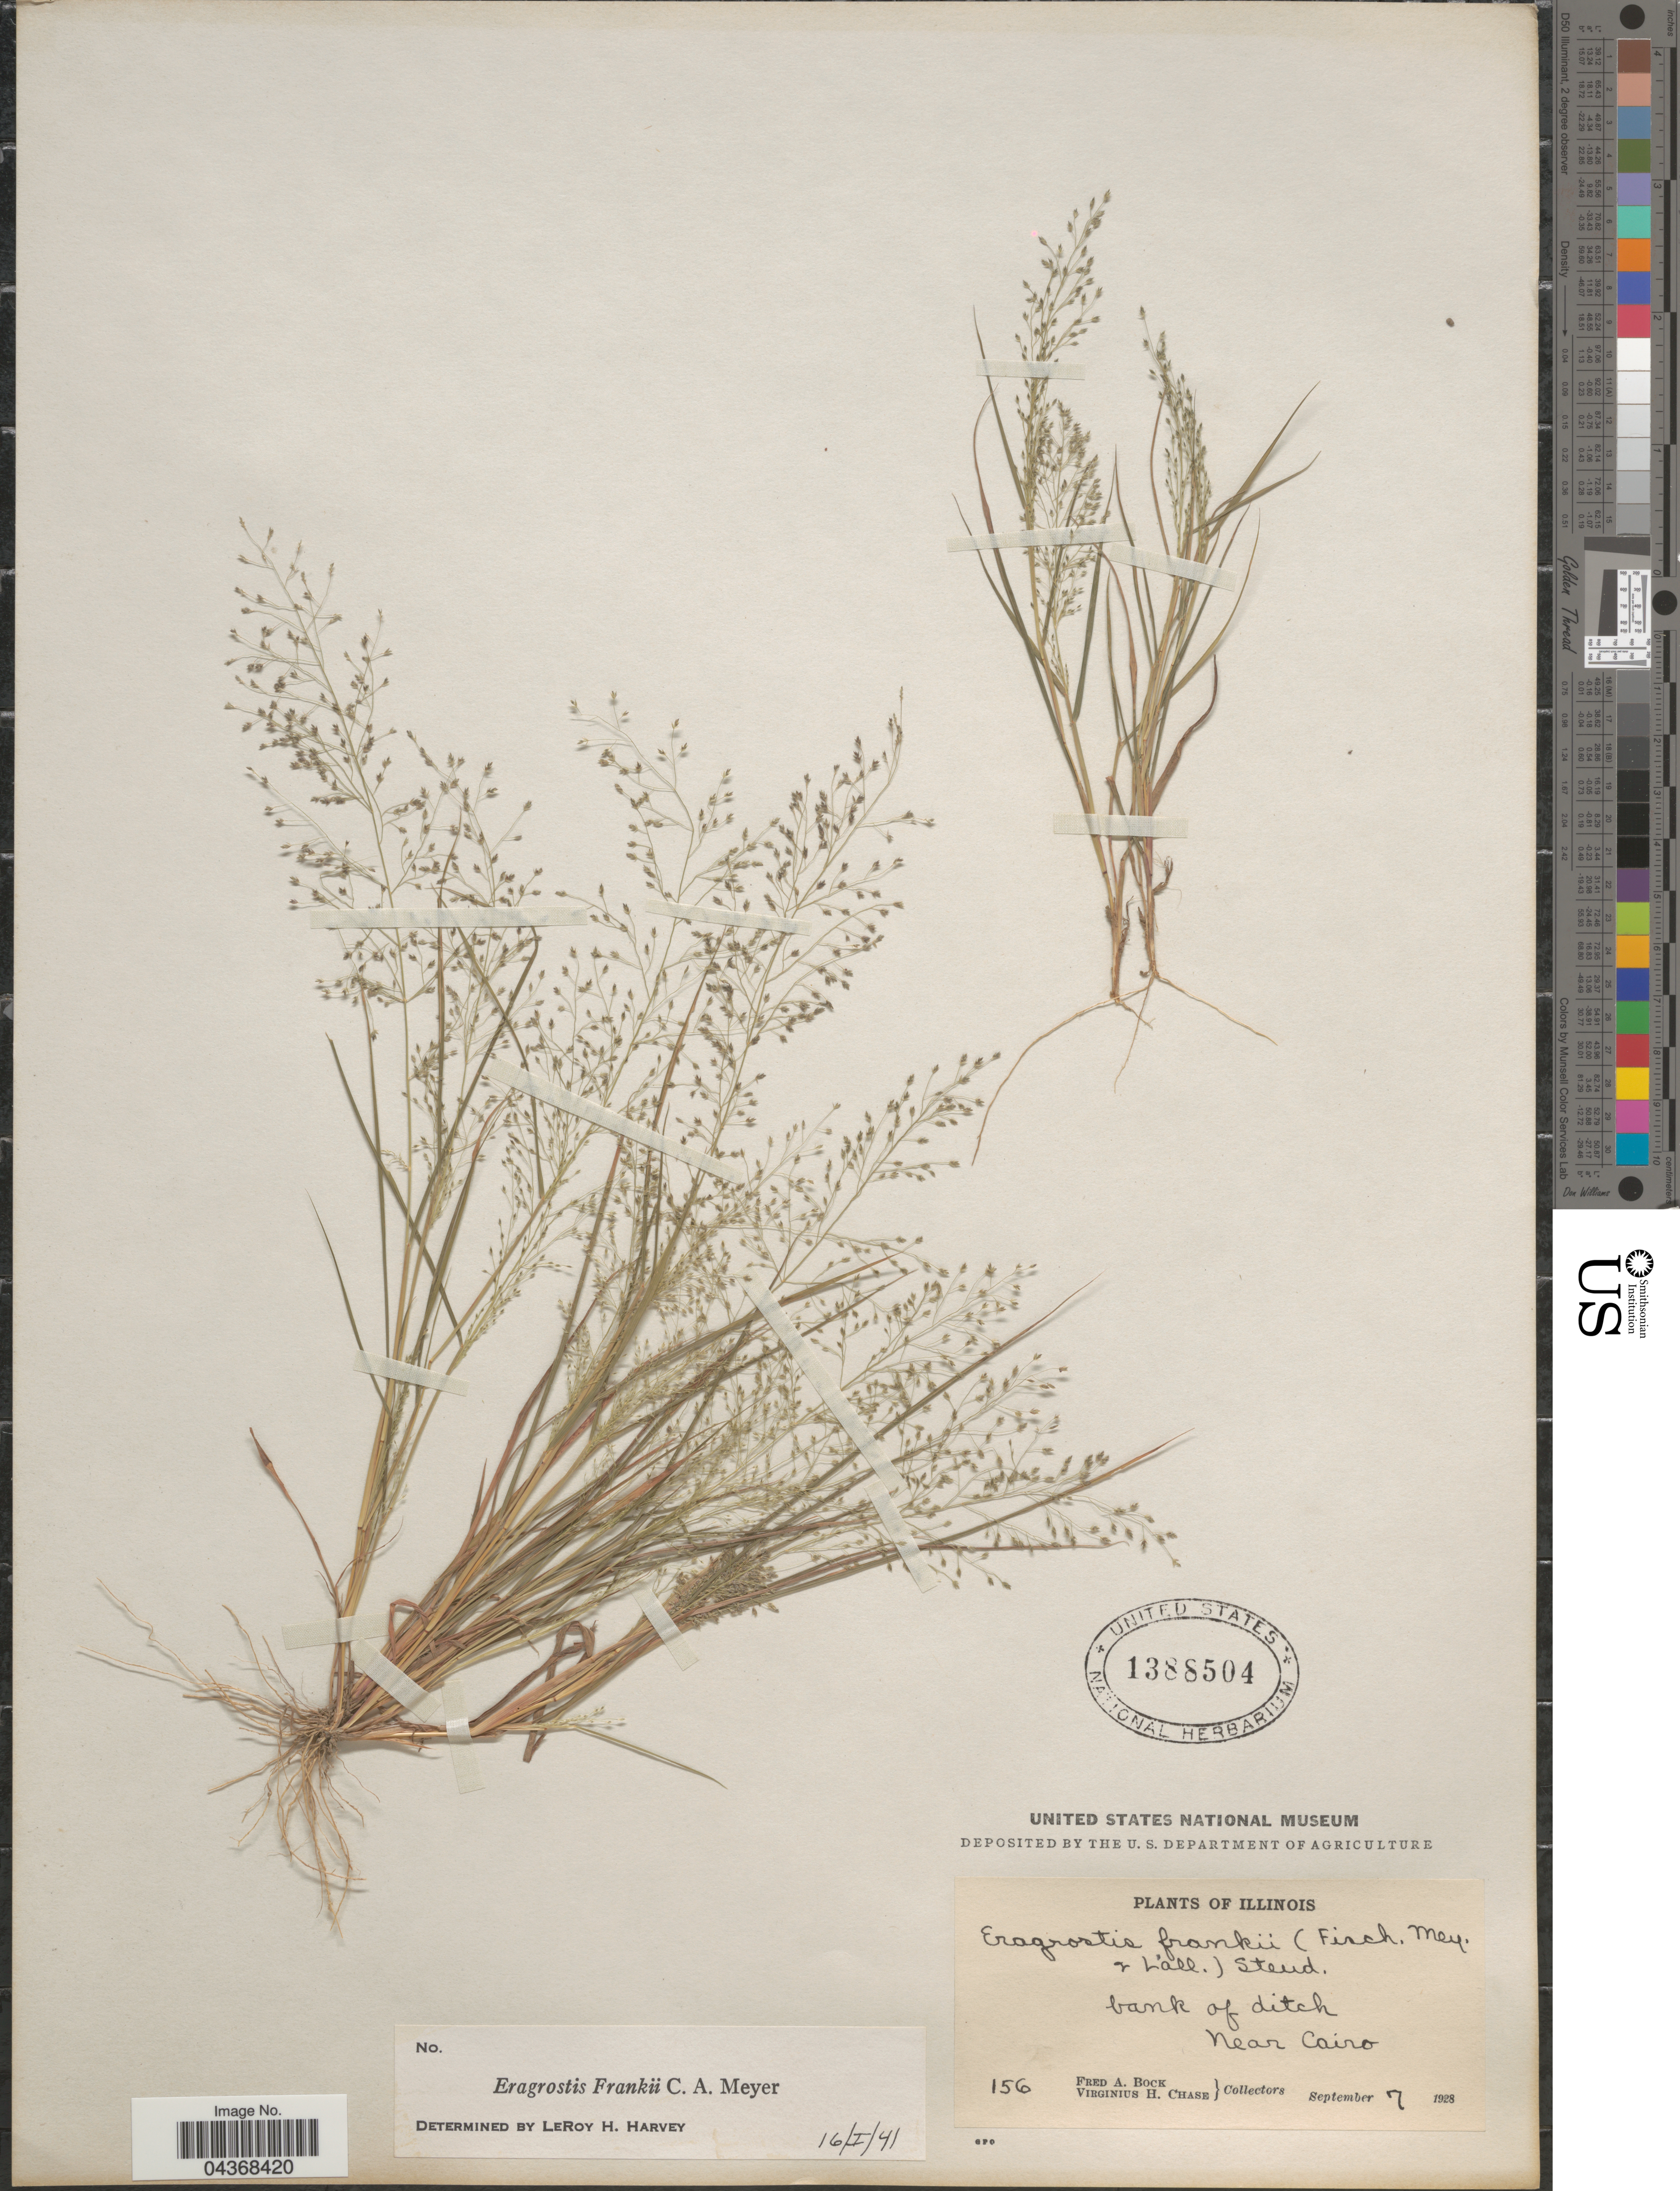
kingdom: Plantae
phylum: Tracheophyta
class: Liliopsida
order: Poales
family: Poaceae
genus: Eragrostis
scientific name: Eragrostis frankii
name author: C.A. Mey. ex Steud.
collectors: F. Bock & V. H. Chase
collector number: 156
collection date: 1928-09-07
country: United States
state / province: Illinois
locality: Near Cairo.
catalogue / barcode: US 1388504